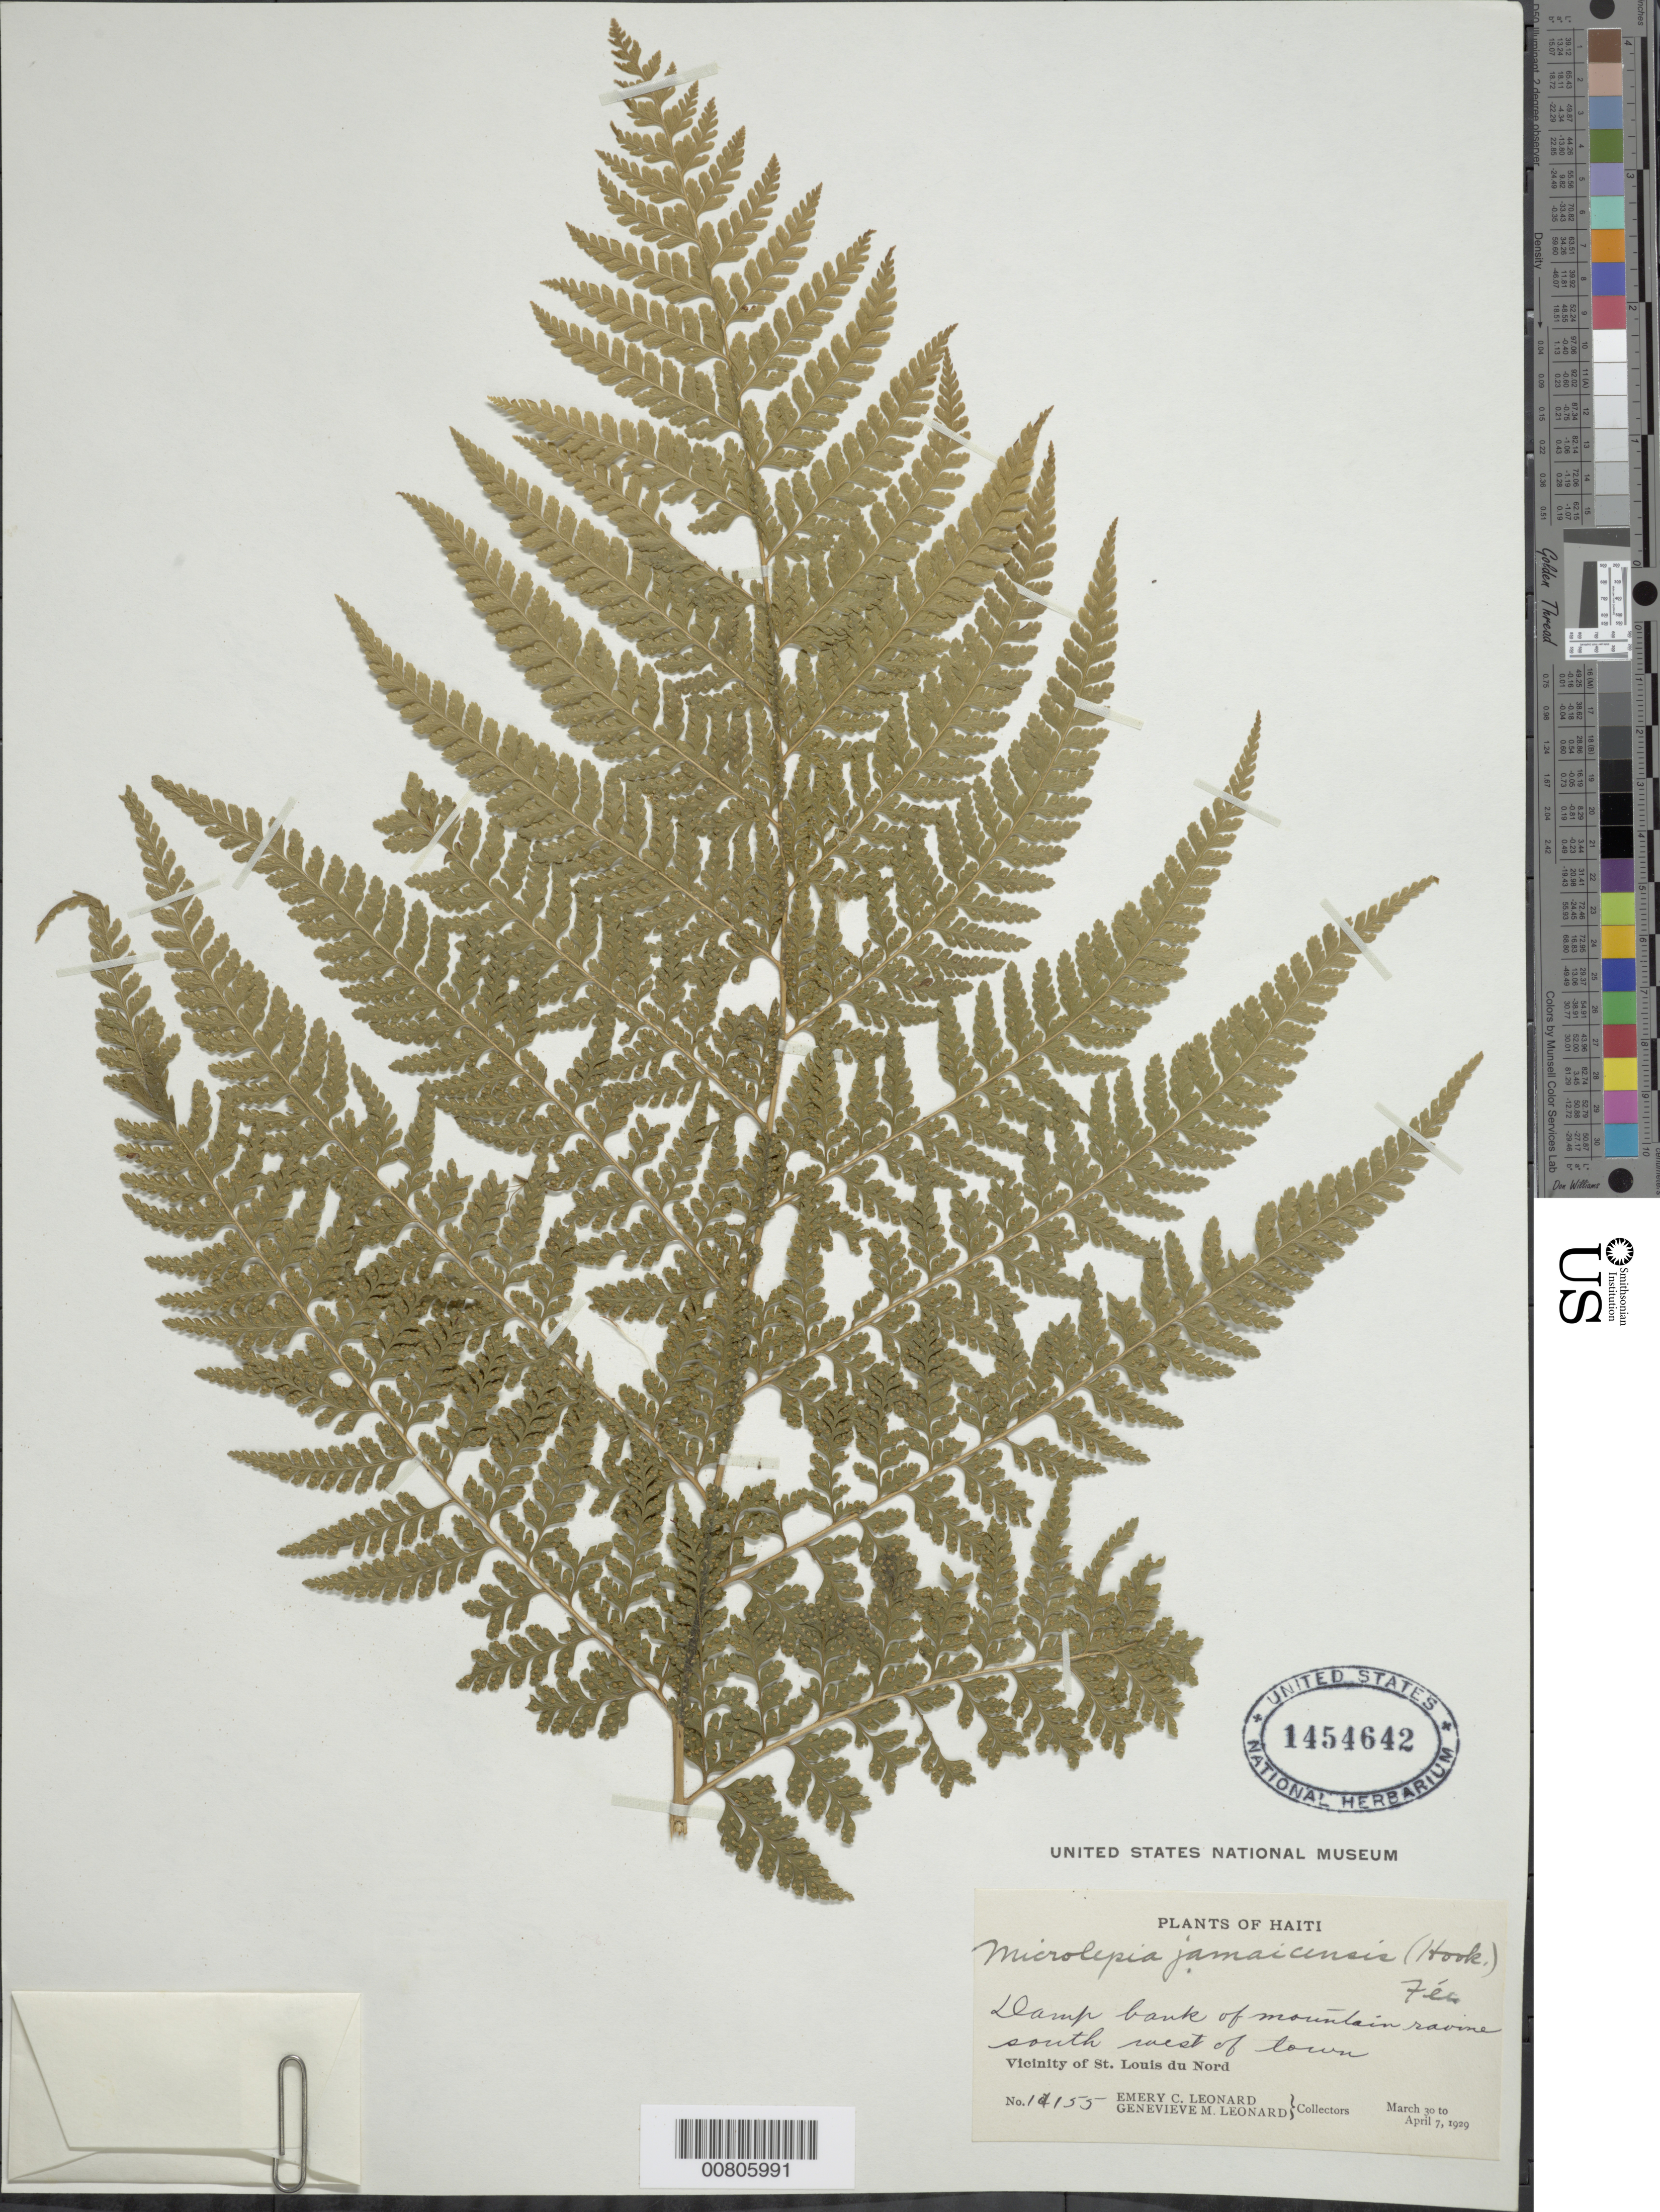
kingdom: Plantae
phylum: Tracheophyta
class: Polypodiopsida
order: Polypodiales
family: Dennstaedtiaceae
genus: Microlepia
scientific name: Microlepia jamaicensis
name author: (Hook.) Fée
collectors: E. C. Leonard & G. M. Leonard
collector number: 14155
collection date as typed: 30 Mar 1929 to 07 Apr 1929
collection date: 1929-03-30/1929-04-07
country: Haiti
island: Hispaniola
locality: St. Louis du Nord, SW of town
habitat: Damp bank of mountain ravine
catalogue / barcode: US 1454642